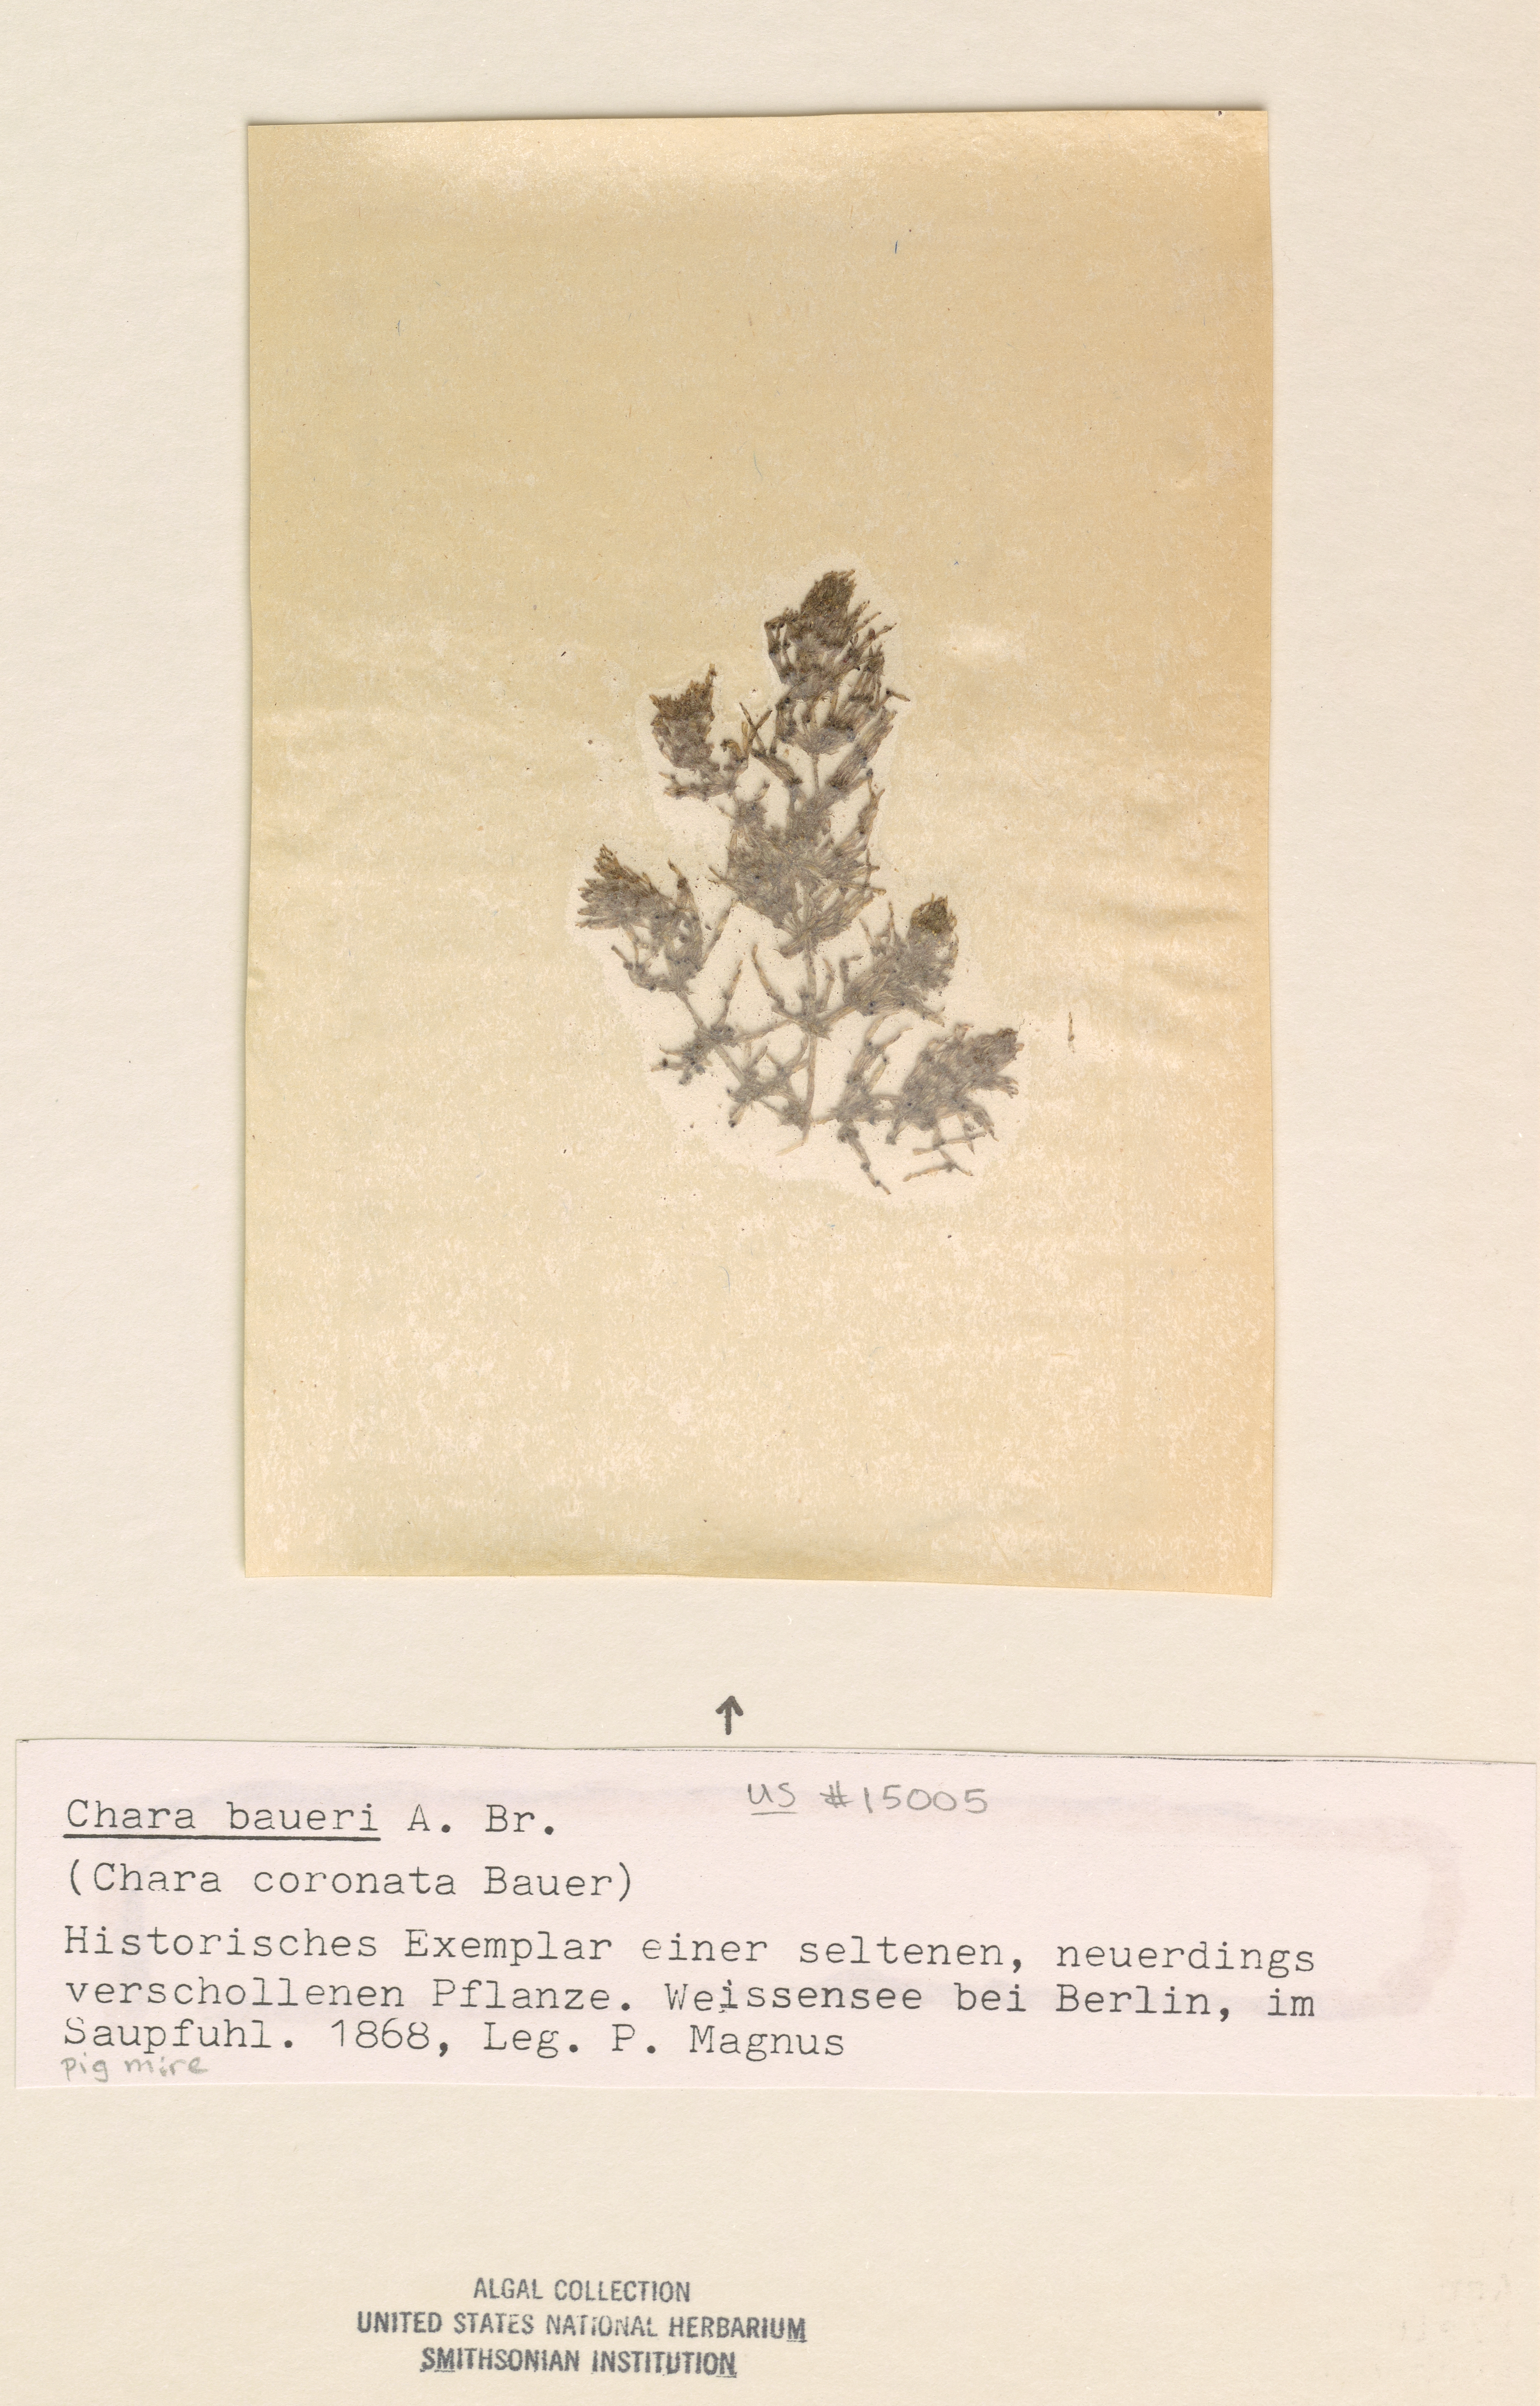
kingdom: Plantae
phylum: Charophyta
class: Charophyceae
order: Charales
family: Characeae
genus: Chara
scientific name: Chara baueri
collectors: P. W. Magnus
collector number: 47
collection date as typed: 1868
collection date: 1868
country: Germany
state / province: Berlin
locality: Weissensee, berlin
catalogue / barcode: US 15005